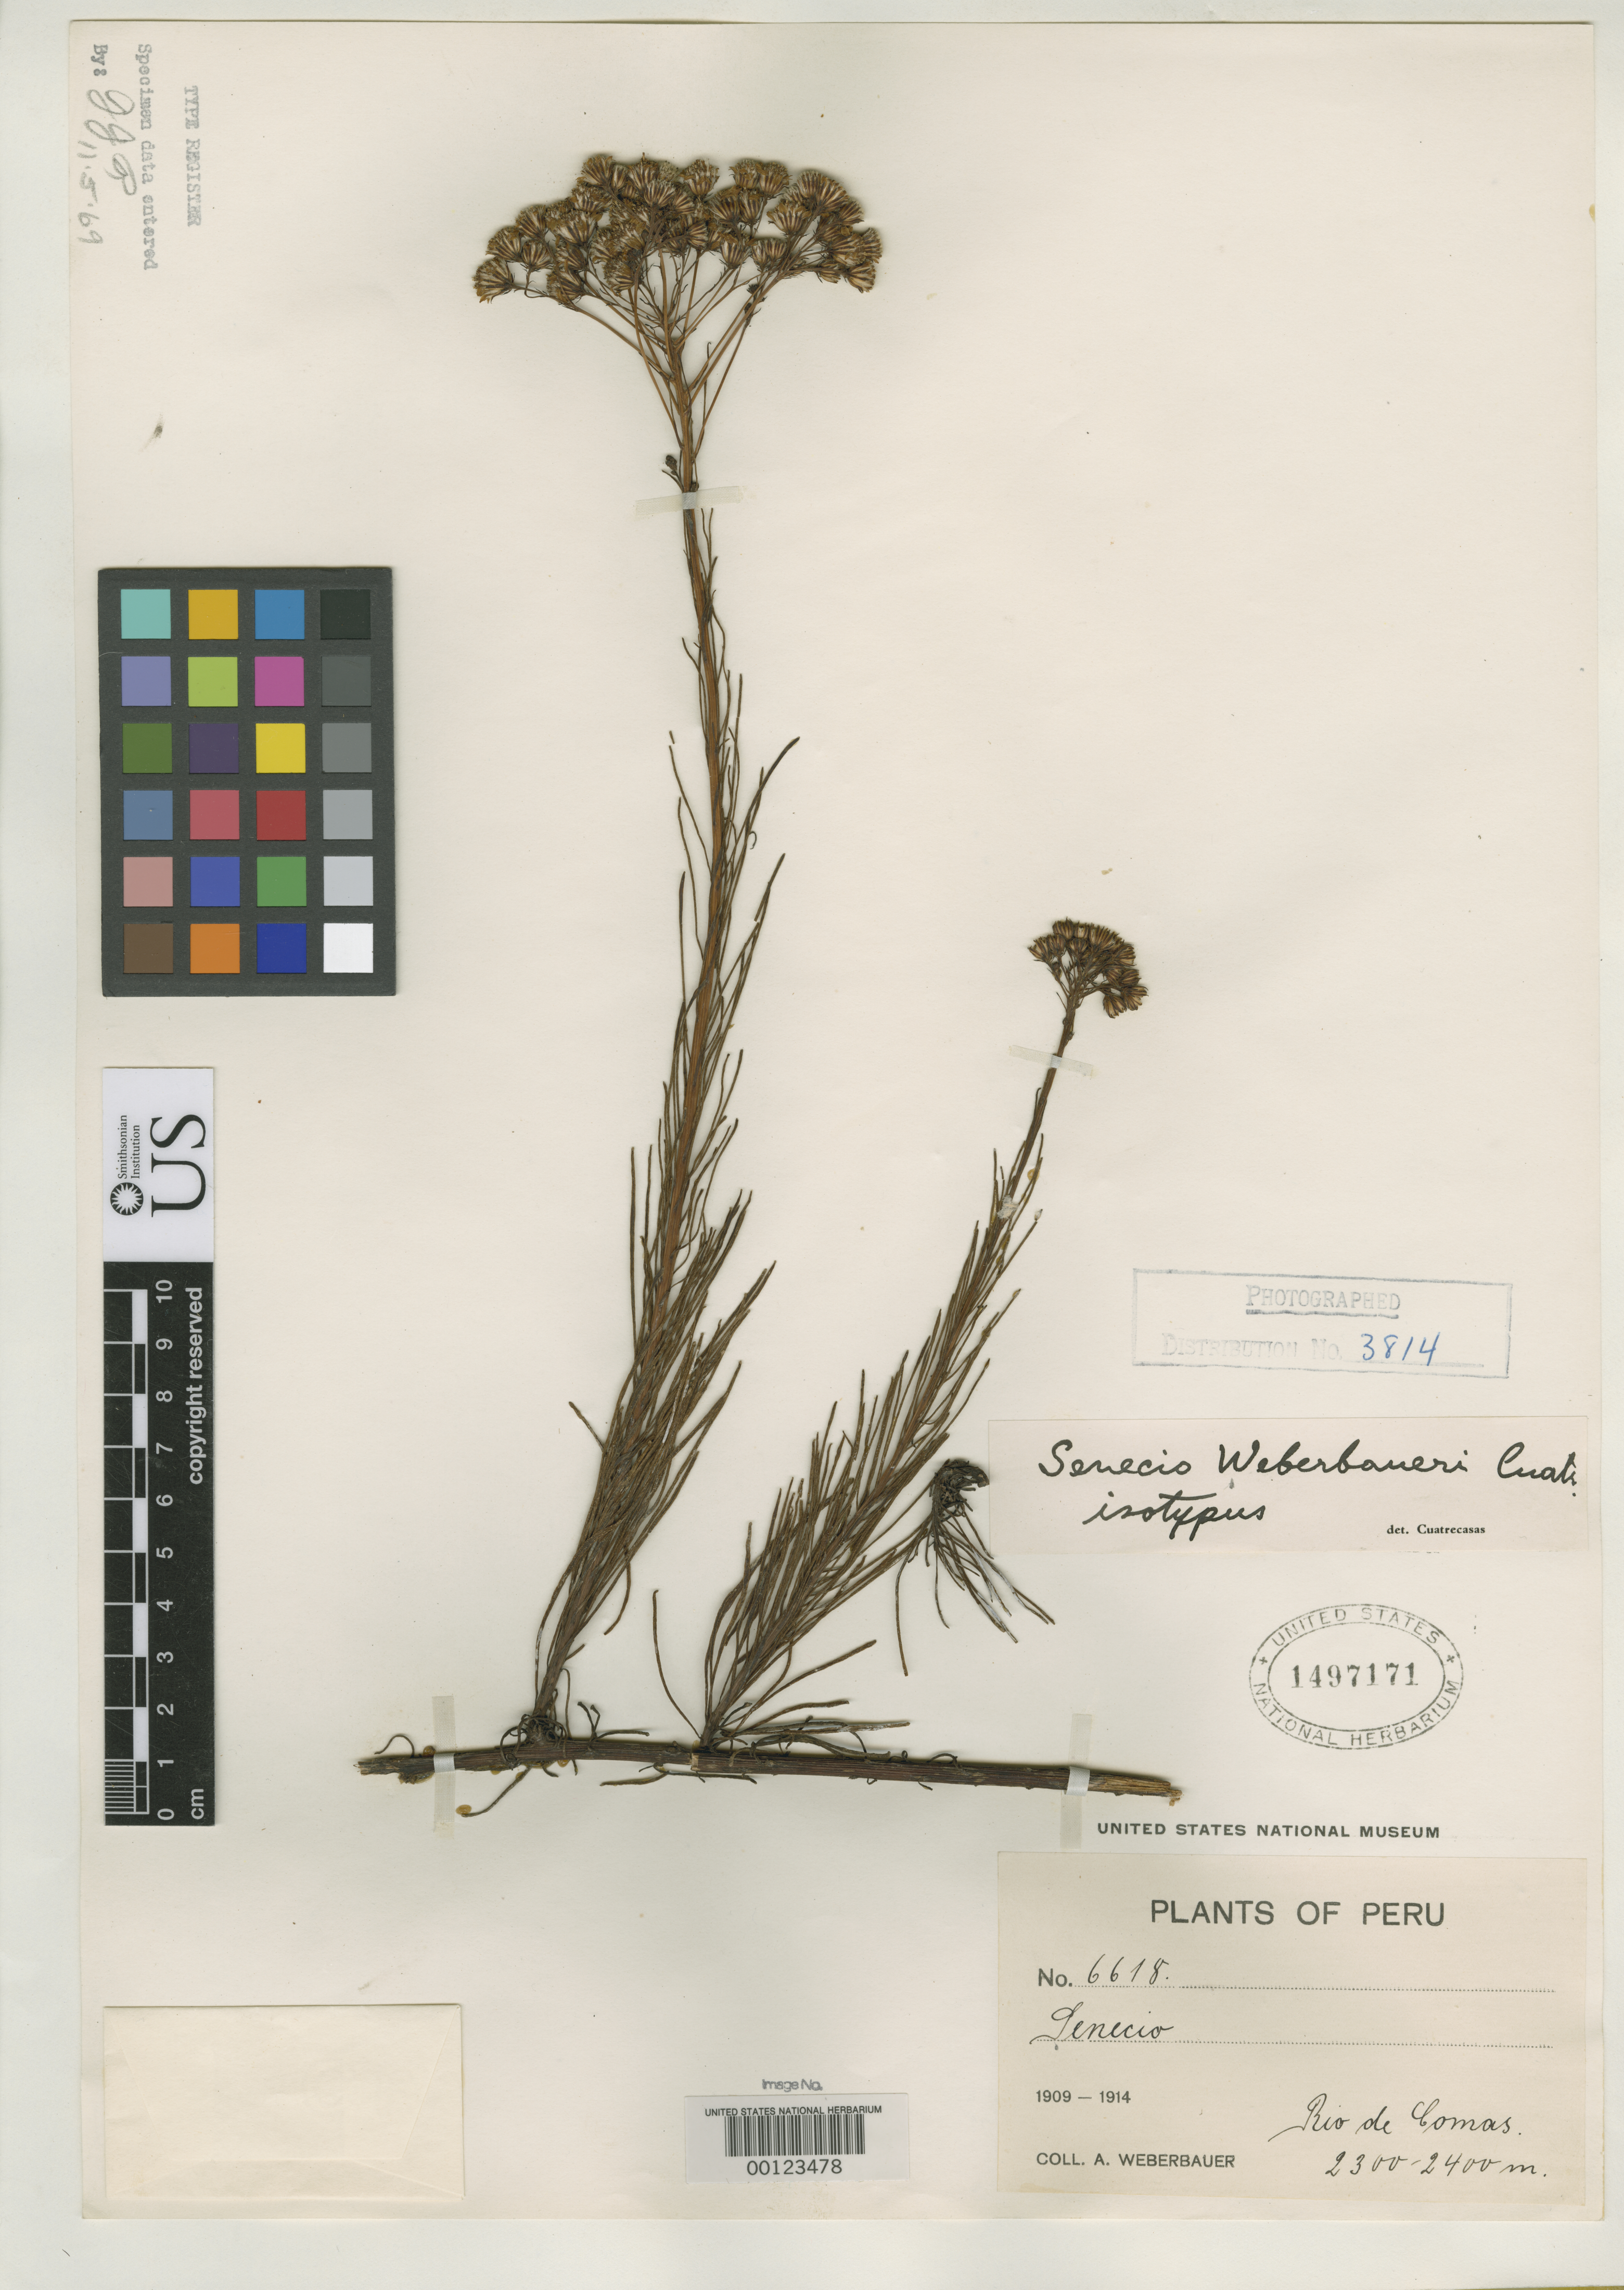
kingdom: Plantae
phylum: Tracheophyta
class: Magnoliopsida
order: Asterales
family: Asteraceae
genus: Senecio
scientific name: Senecio weberbaueri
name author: Cuatrec.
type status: Isotype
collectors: A. Weberbauer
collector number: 6618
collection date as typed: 1909 to -- --- 1914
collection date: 1909/1914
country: Peru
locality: Río de Lomas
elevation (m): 2300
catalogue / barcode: US 1497171